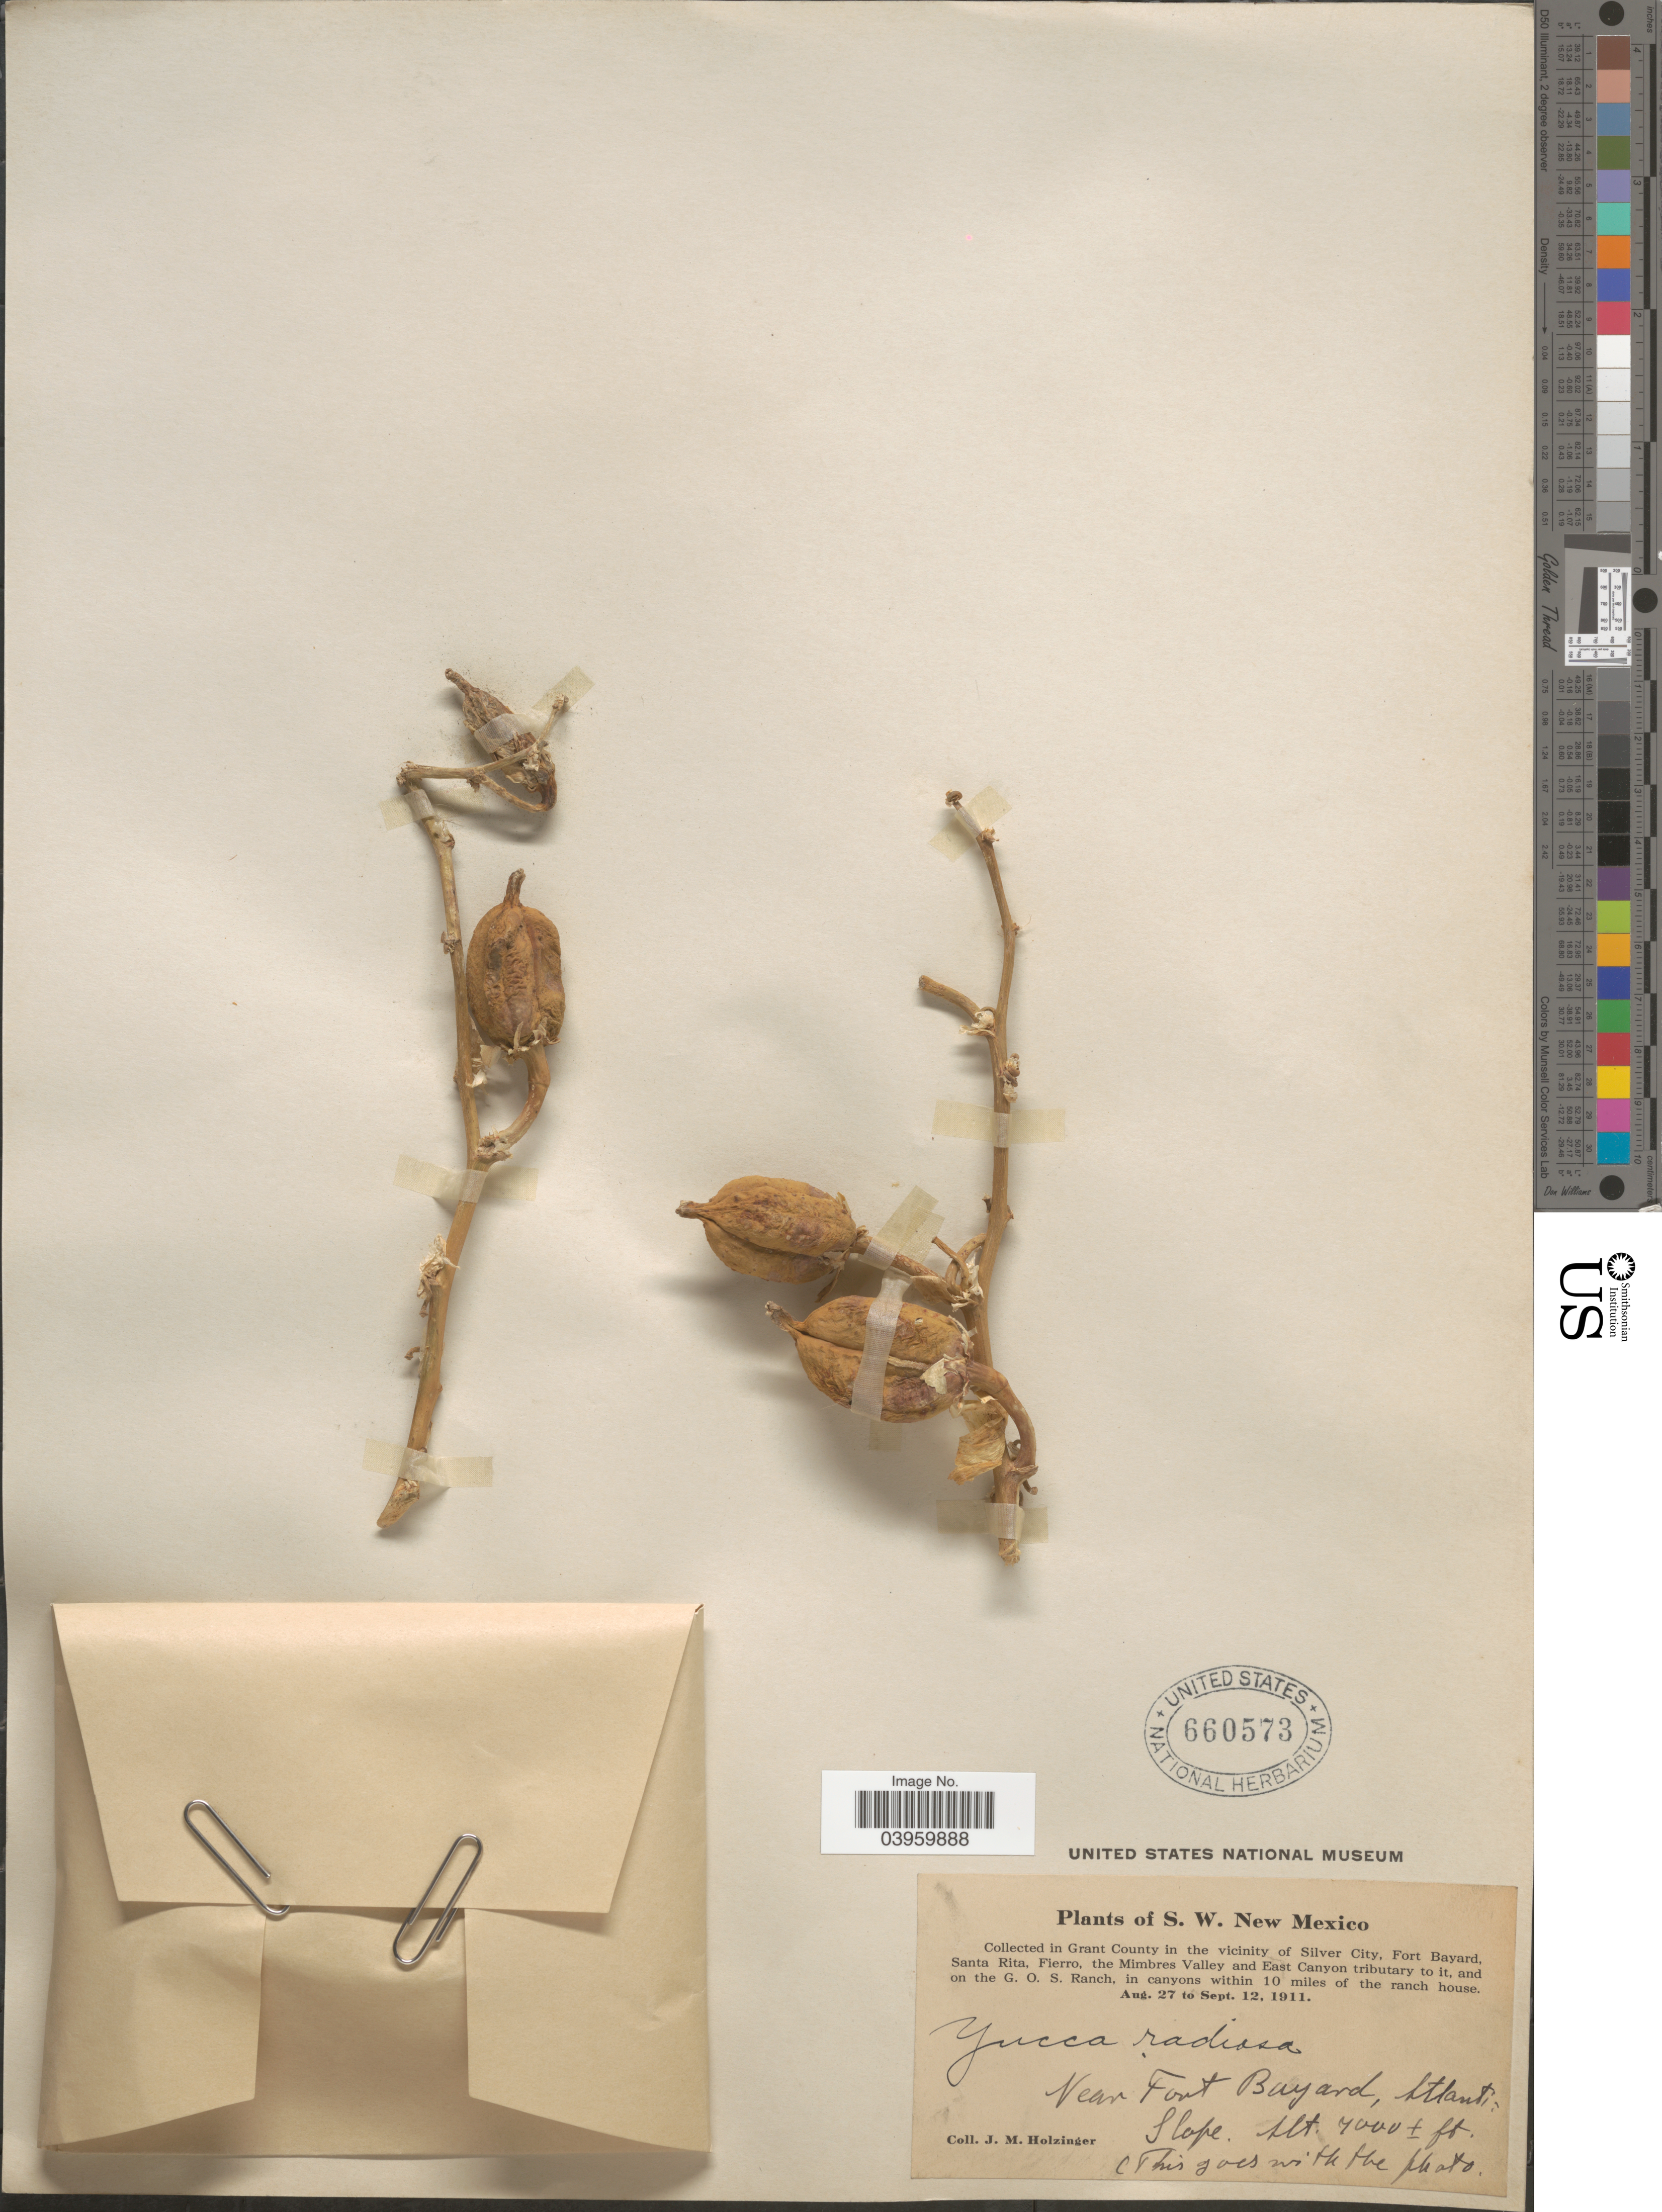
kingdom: Plantae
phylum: Tracheophyta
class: Liliopsida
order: Asparagales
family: Asparagaceae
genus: Yucca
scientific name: Yucca elata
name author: (Engelm.) Engelm.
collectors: J. M. Holzinger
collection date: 1911-08-27/1911-09-12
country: United States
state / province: New Mexico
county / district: Grant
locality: Near Fort Bayard, Atlantic Slope, Grant County (in the vicinity of Silver City, Fort Bayard, Santa Rita, Fierro, the Mimbres Valley and East Canyon tributary to it, and on the G.O.S. Ranch, in canyons within 10 miles of the ranch house), S.W. New Mexico.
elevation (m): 2134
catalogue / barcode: US 660573